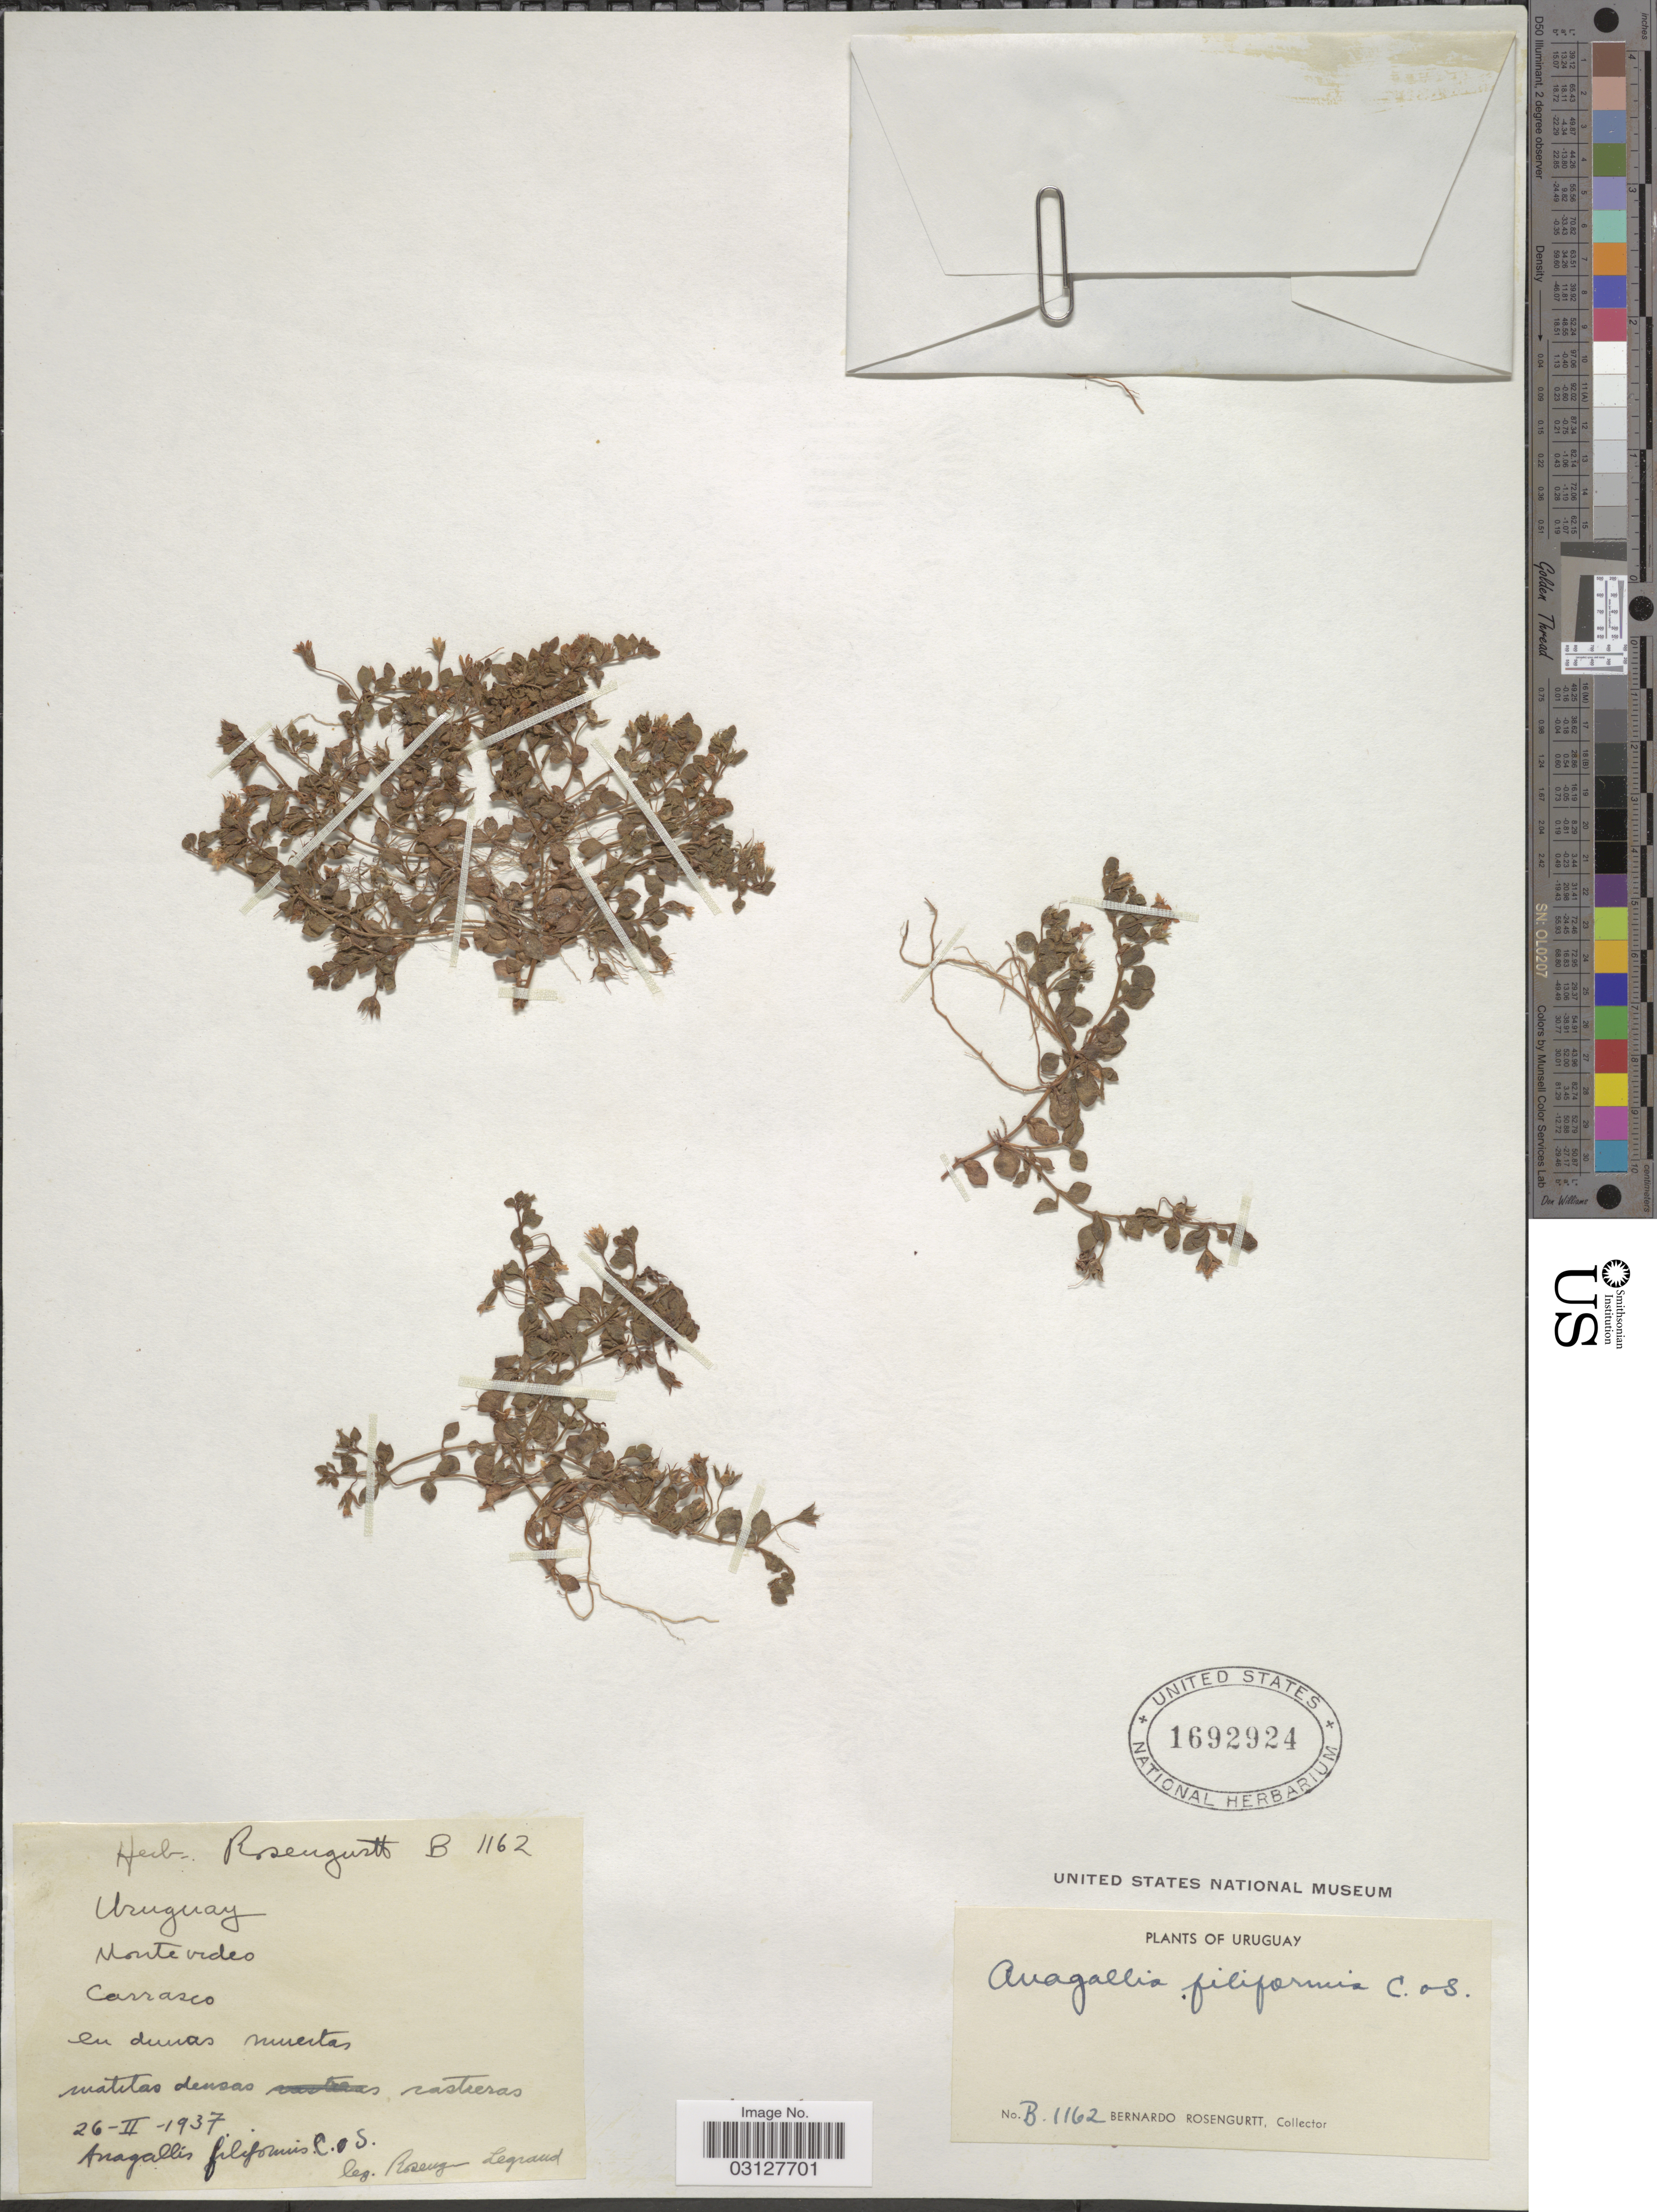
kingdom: Plantae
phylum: Tracheophyta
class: Magnoliopsida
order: Ericales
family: Primulaceae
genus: Anagallis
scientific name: Anagallis filiformis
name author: Cham. & Schltdl.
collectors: B. Rosengurtt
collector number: B1162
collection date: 1937-02-26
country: Uruguay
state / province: Montevideo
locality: Montevideo, Carrasco en dunas muertas.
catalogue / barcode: US 1692924